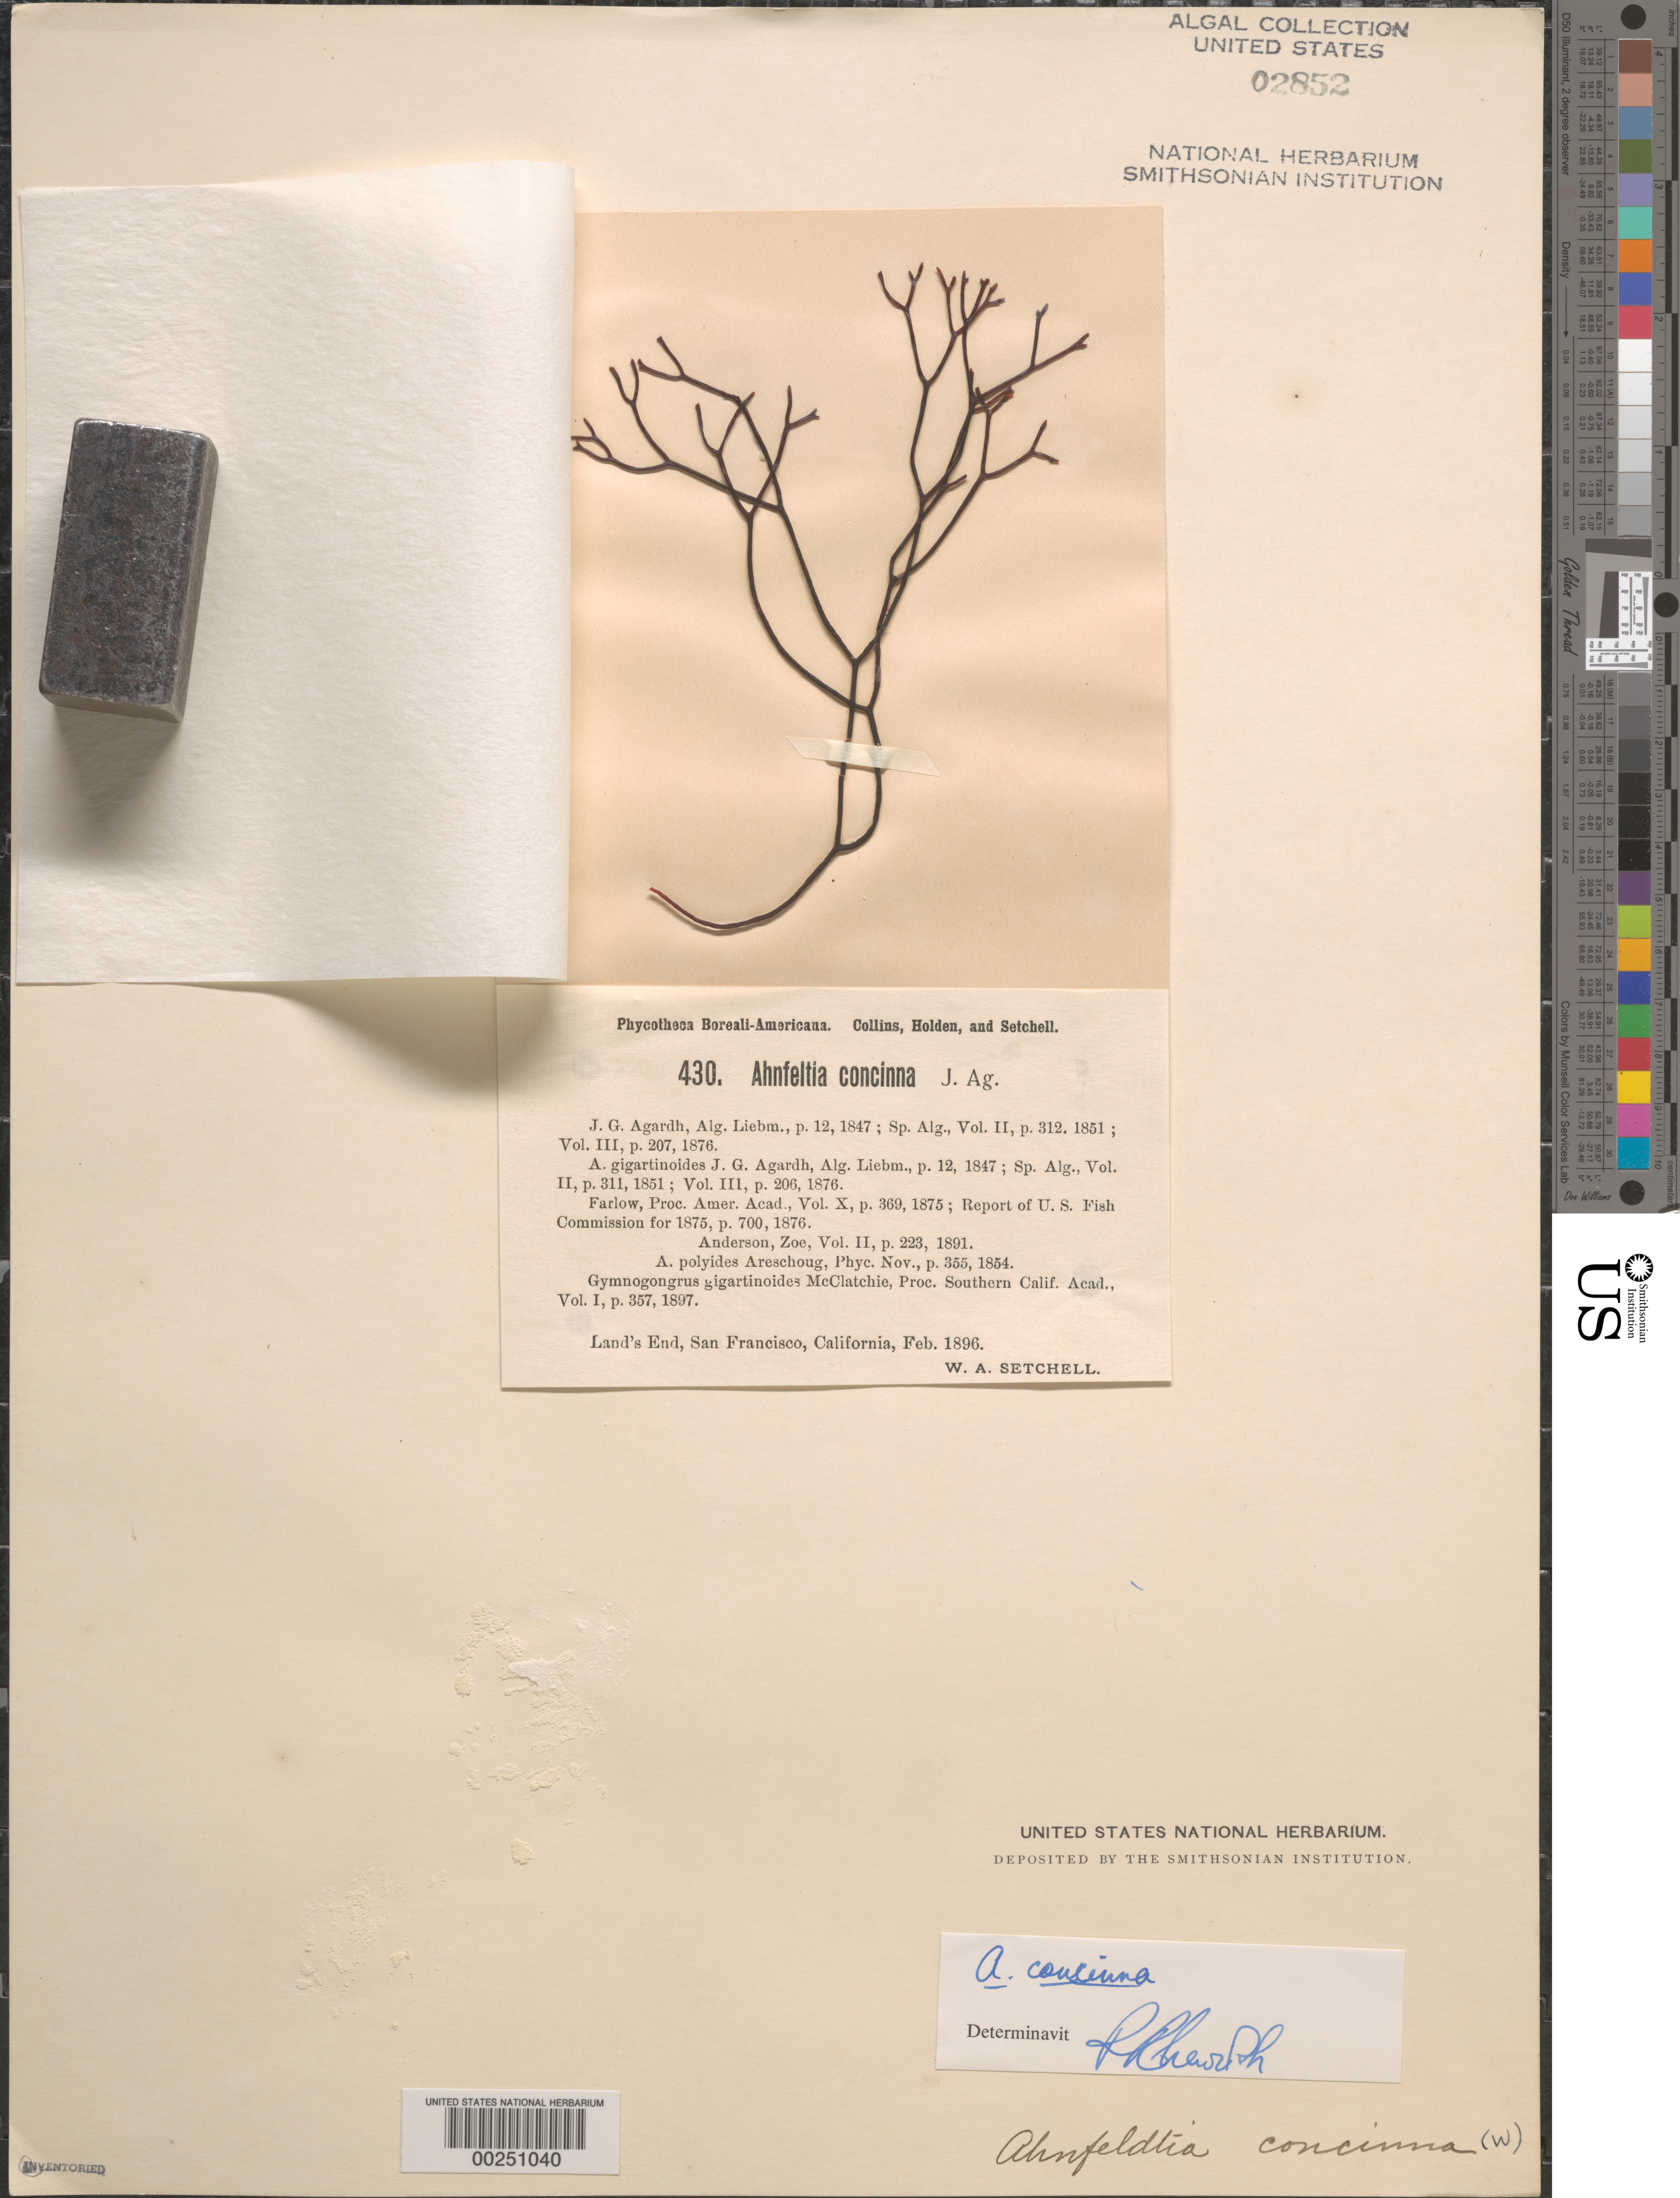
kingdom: Plantae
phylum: Rhodophyta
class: Florideophyceae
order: Gigartinales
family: Phyllophoraceae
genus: Gymnogongrus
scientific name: Gymnogongrus durvillei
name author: (Bory) M.S.Calderon & S.M. Boo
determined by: Algae name updating Project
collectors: W. Setchell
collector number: PB-A 430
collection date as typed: Feb 1896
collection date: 1896-02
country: United States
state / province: California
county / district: San Francisco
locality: San Francisco, Lands End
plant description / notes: Collins, Holden & Setchell, Phycotheca Boreali-Americana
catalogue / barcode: US 2852